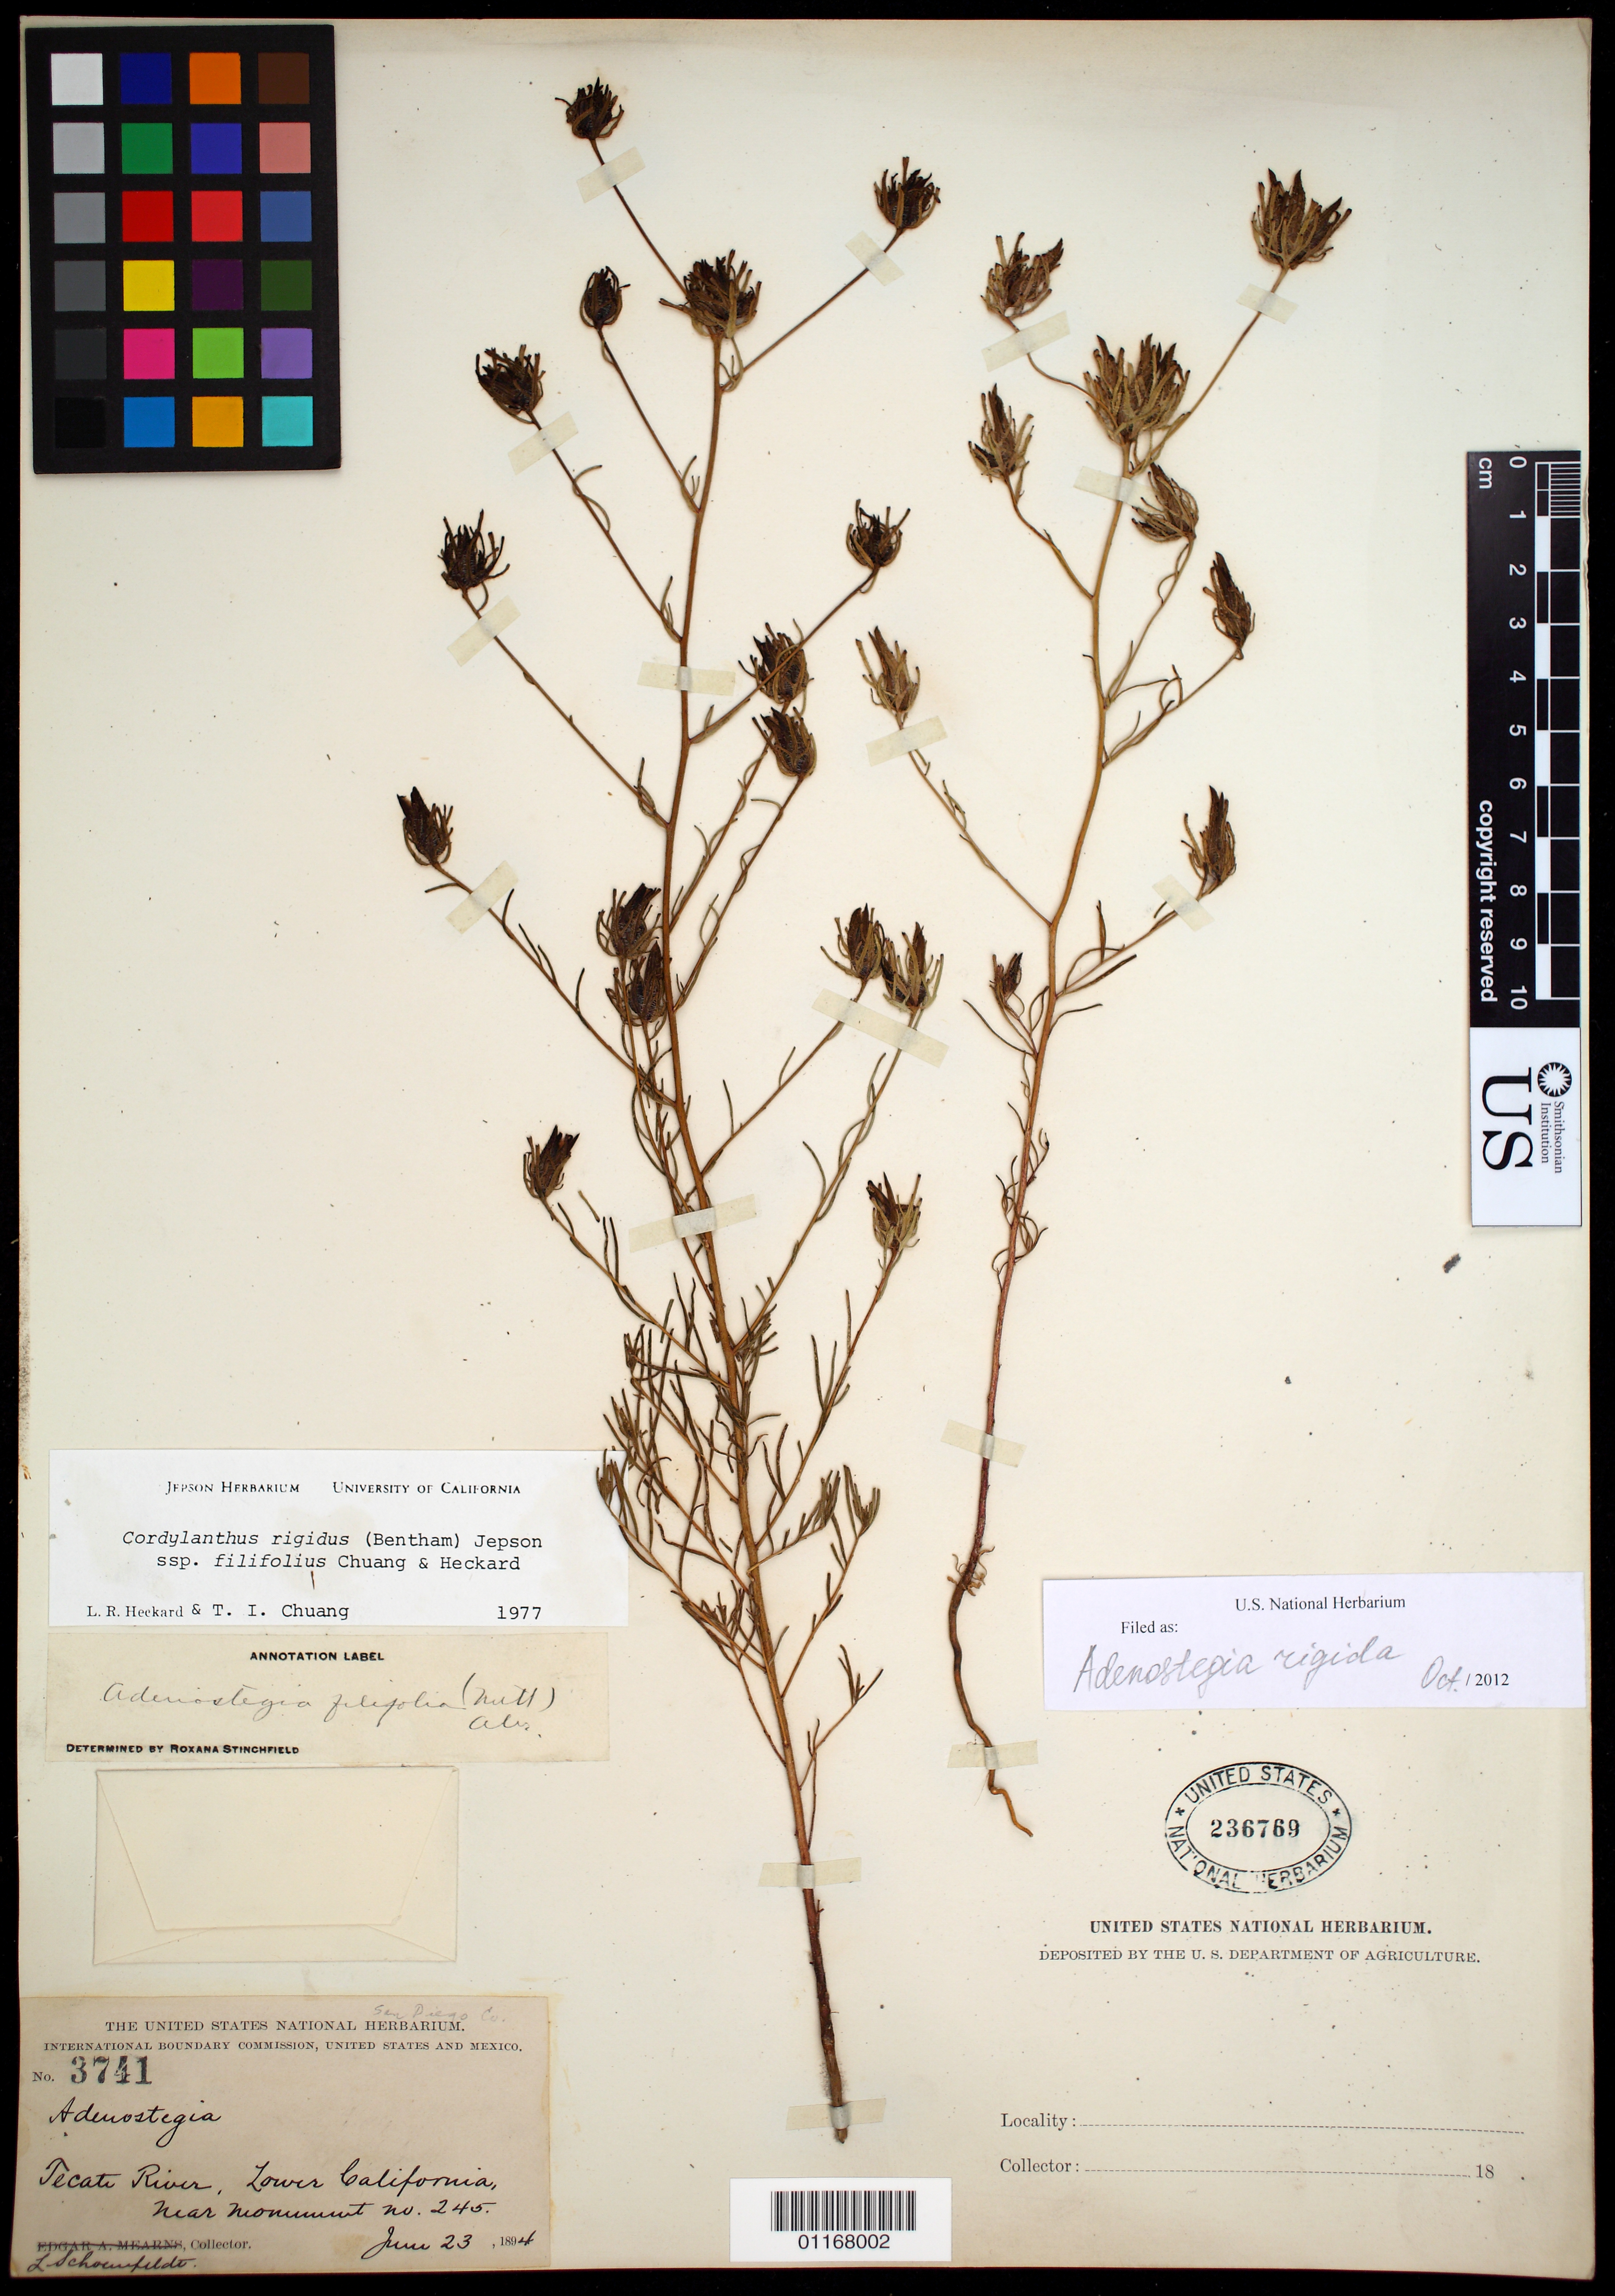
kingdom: Plantae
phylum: Tracheophyta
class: Magnoliopsida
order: Lamiales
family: Orobanchaceae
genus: Cordylanthus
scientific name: Cordylanthus rigidus subsp. filifolius T.I. Chuang & Heckard, ined.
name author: T.I. Chuang & Heckard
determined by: Barringer, K. A.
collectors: L. Schounfeldt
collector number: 3741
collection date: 1894-06-23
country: United States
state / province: California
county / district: San Diego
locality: Tecate River, near Monument 245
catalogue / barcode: US 236769